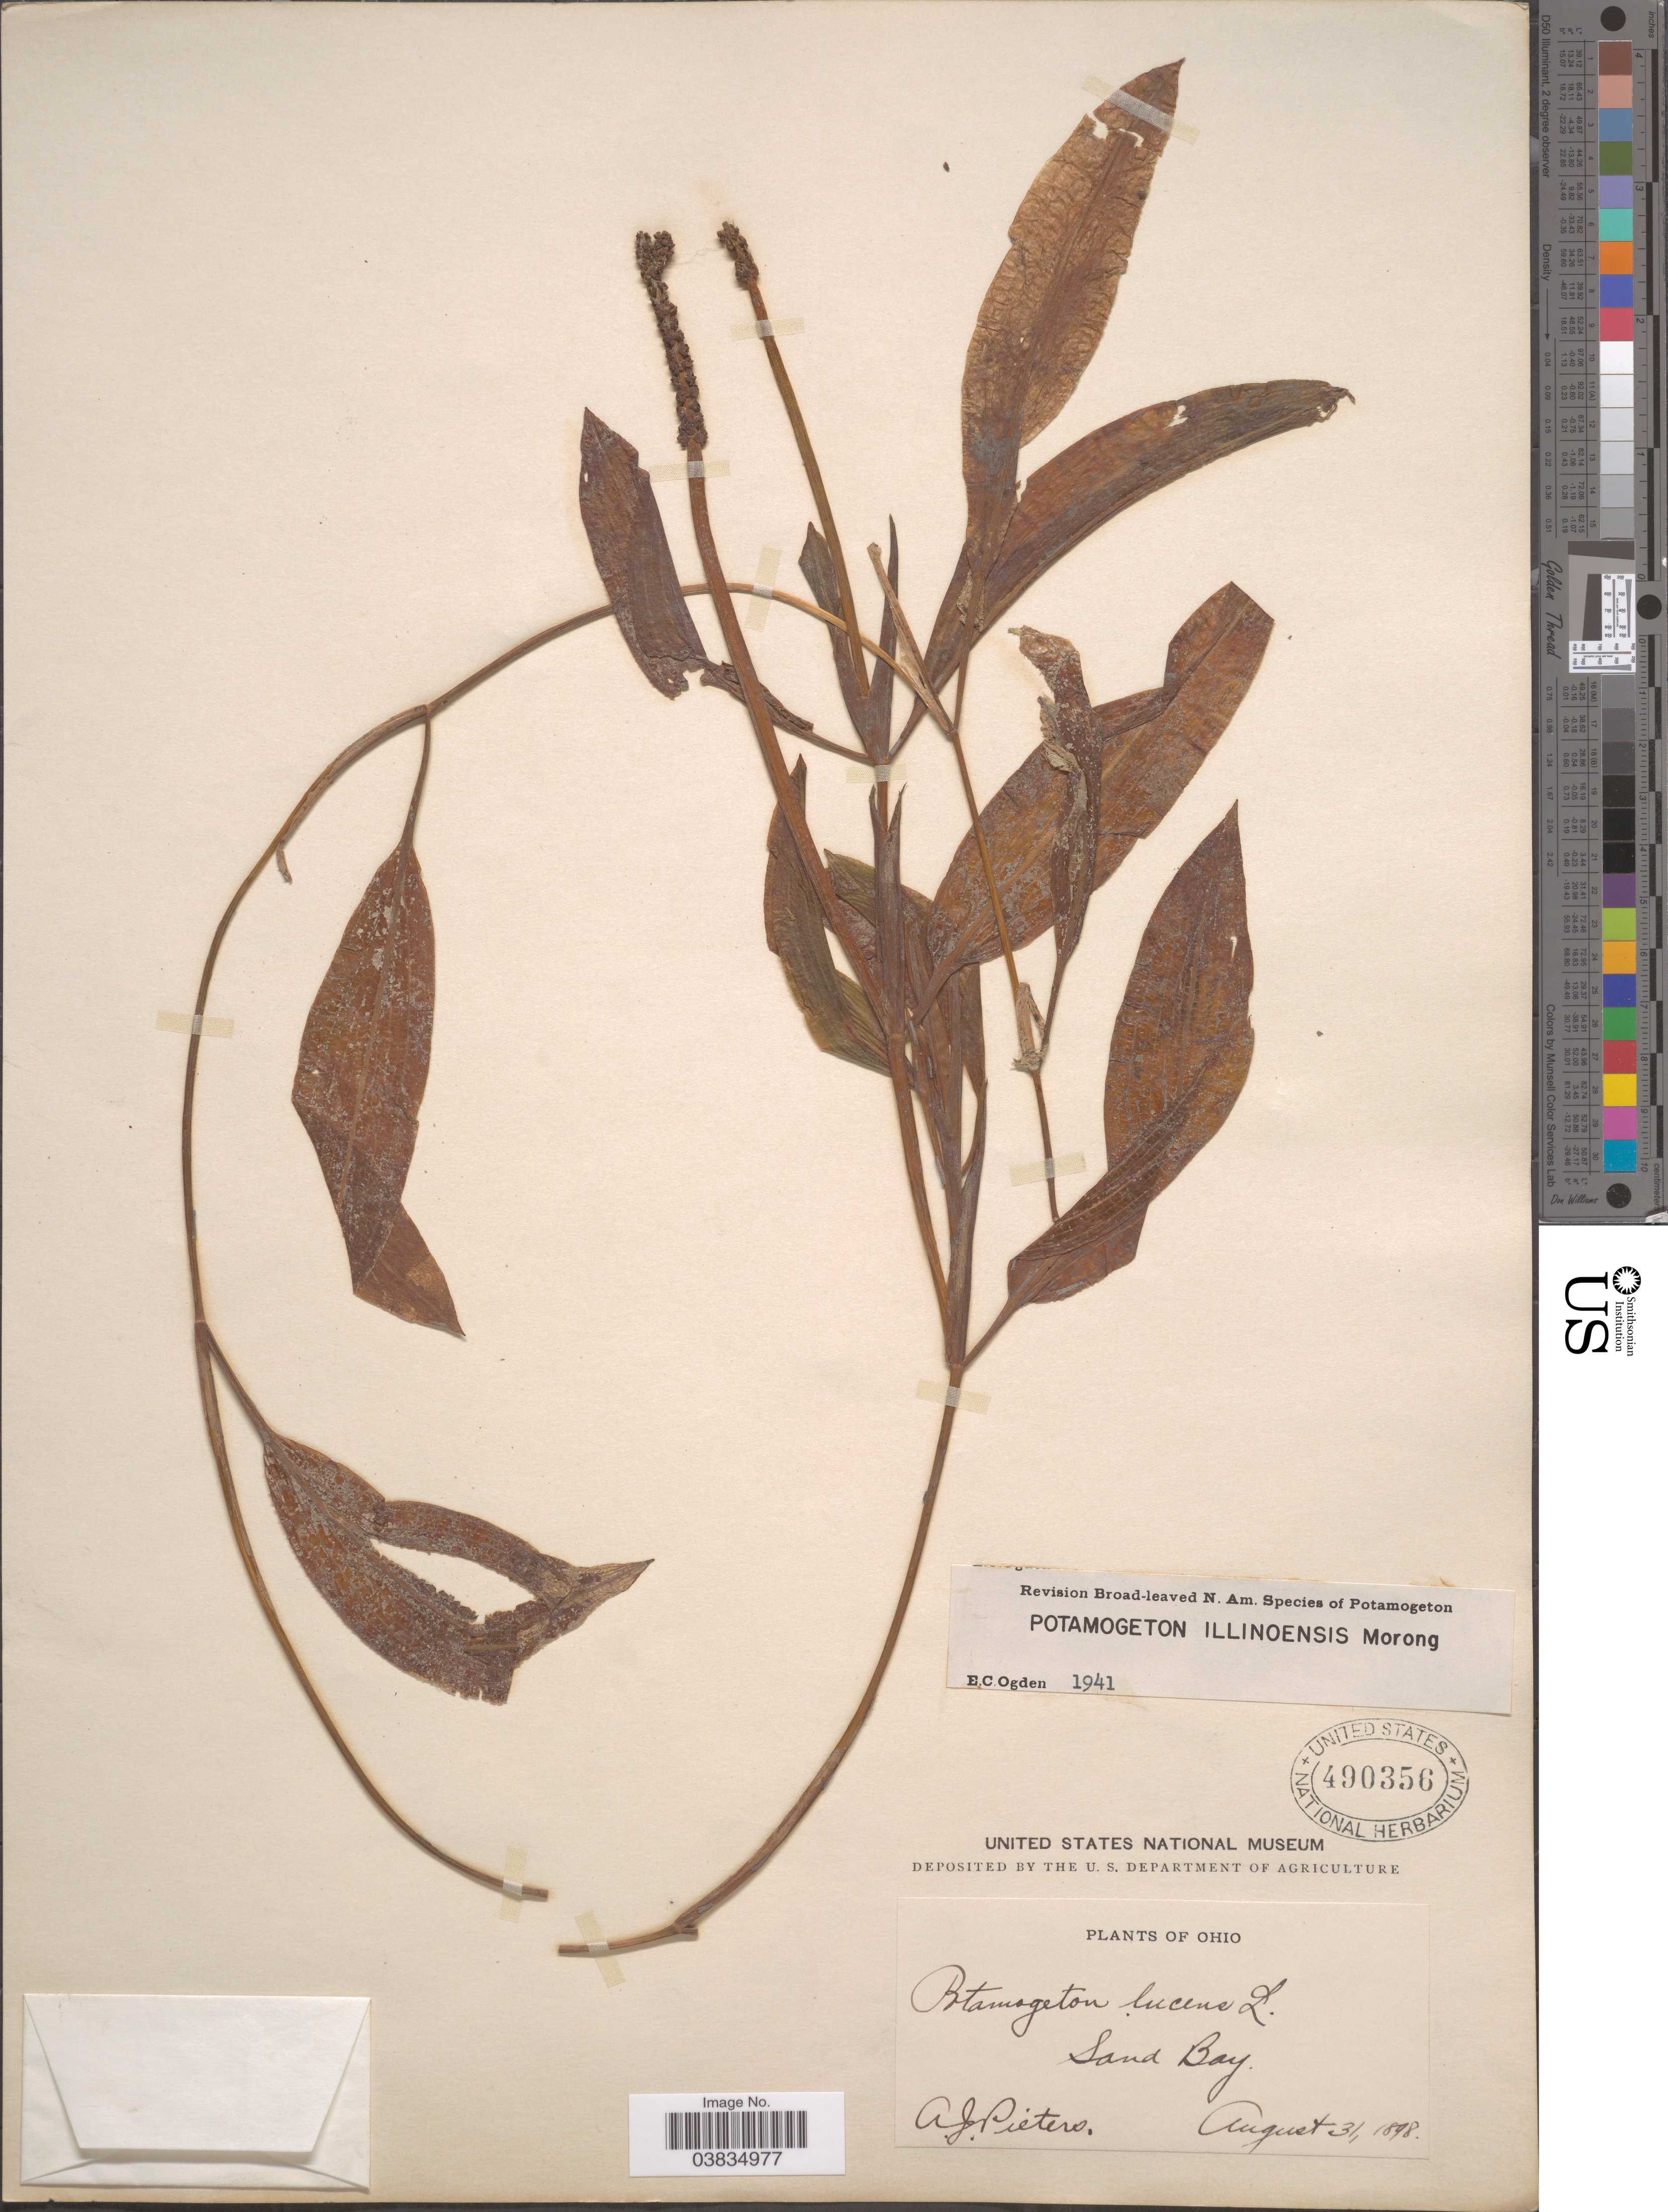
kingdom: Plantae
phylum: Tracheophyta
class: Liliopsida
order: Alismatales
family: Potamogetonaceae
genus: Potamogeton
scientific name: Potamogeton illinoensis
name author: Morong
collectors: A. Pieters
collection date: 1898-08-31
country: United States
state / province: Ohio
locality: Sand Bay.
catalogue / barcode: US 490356